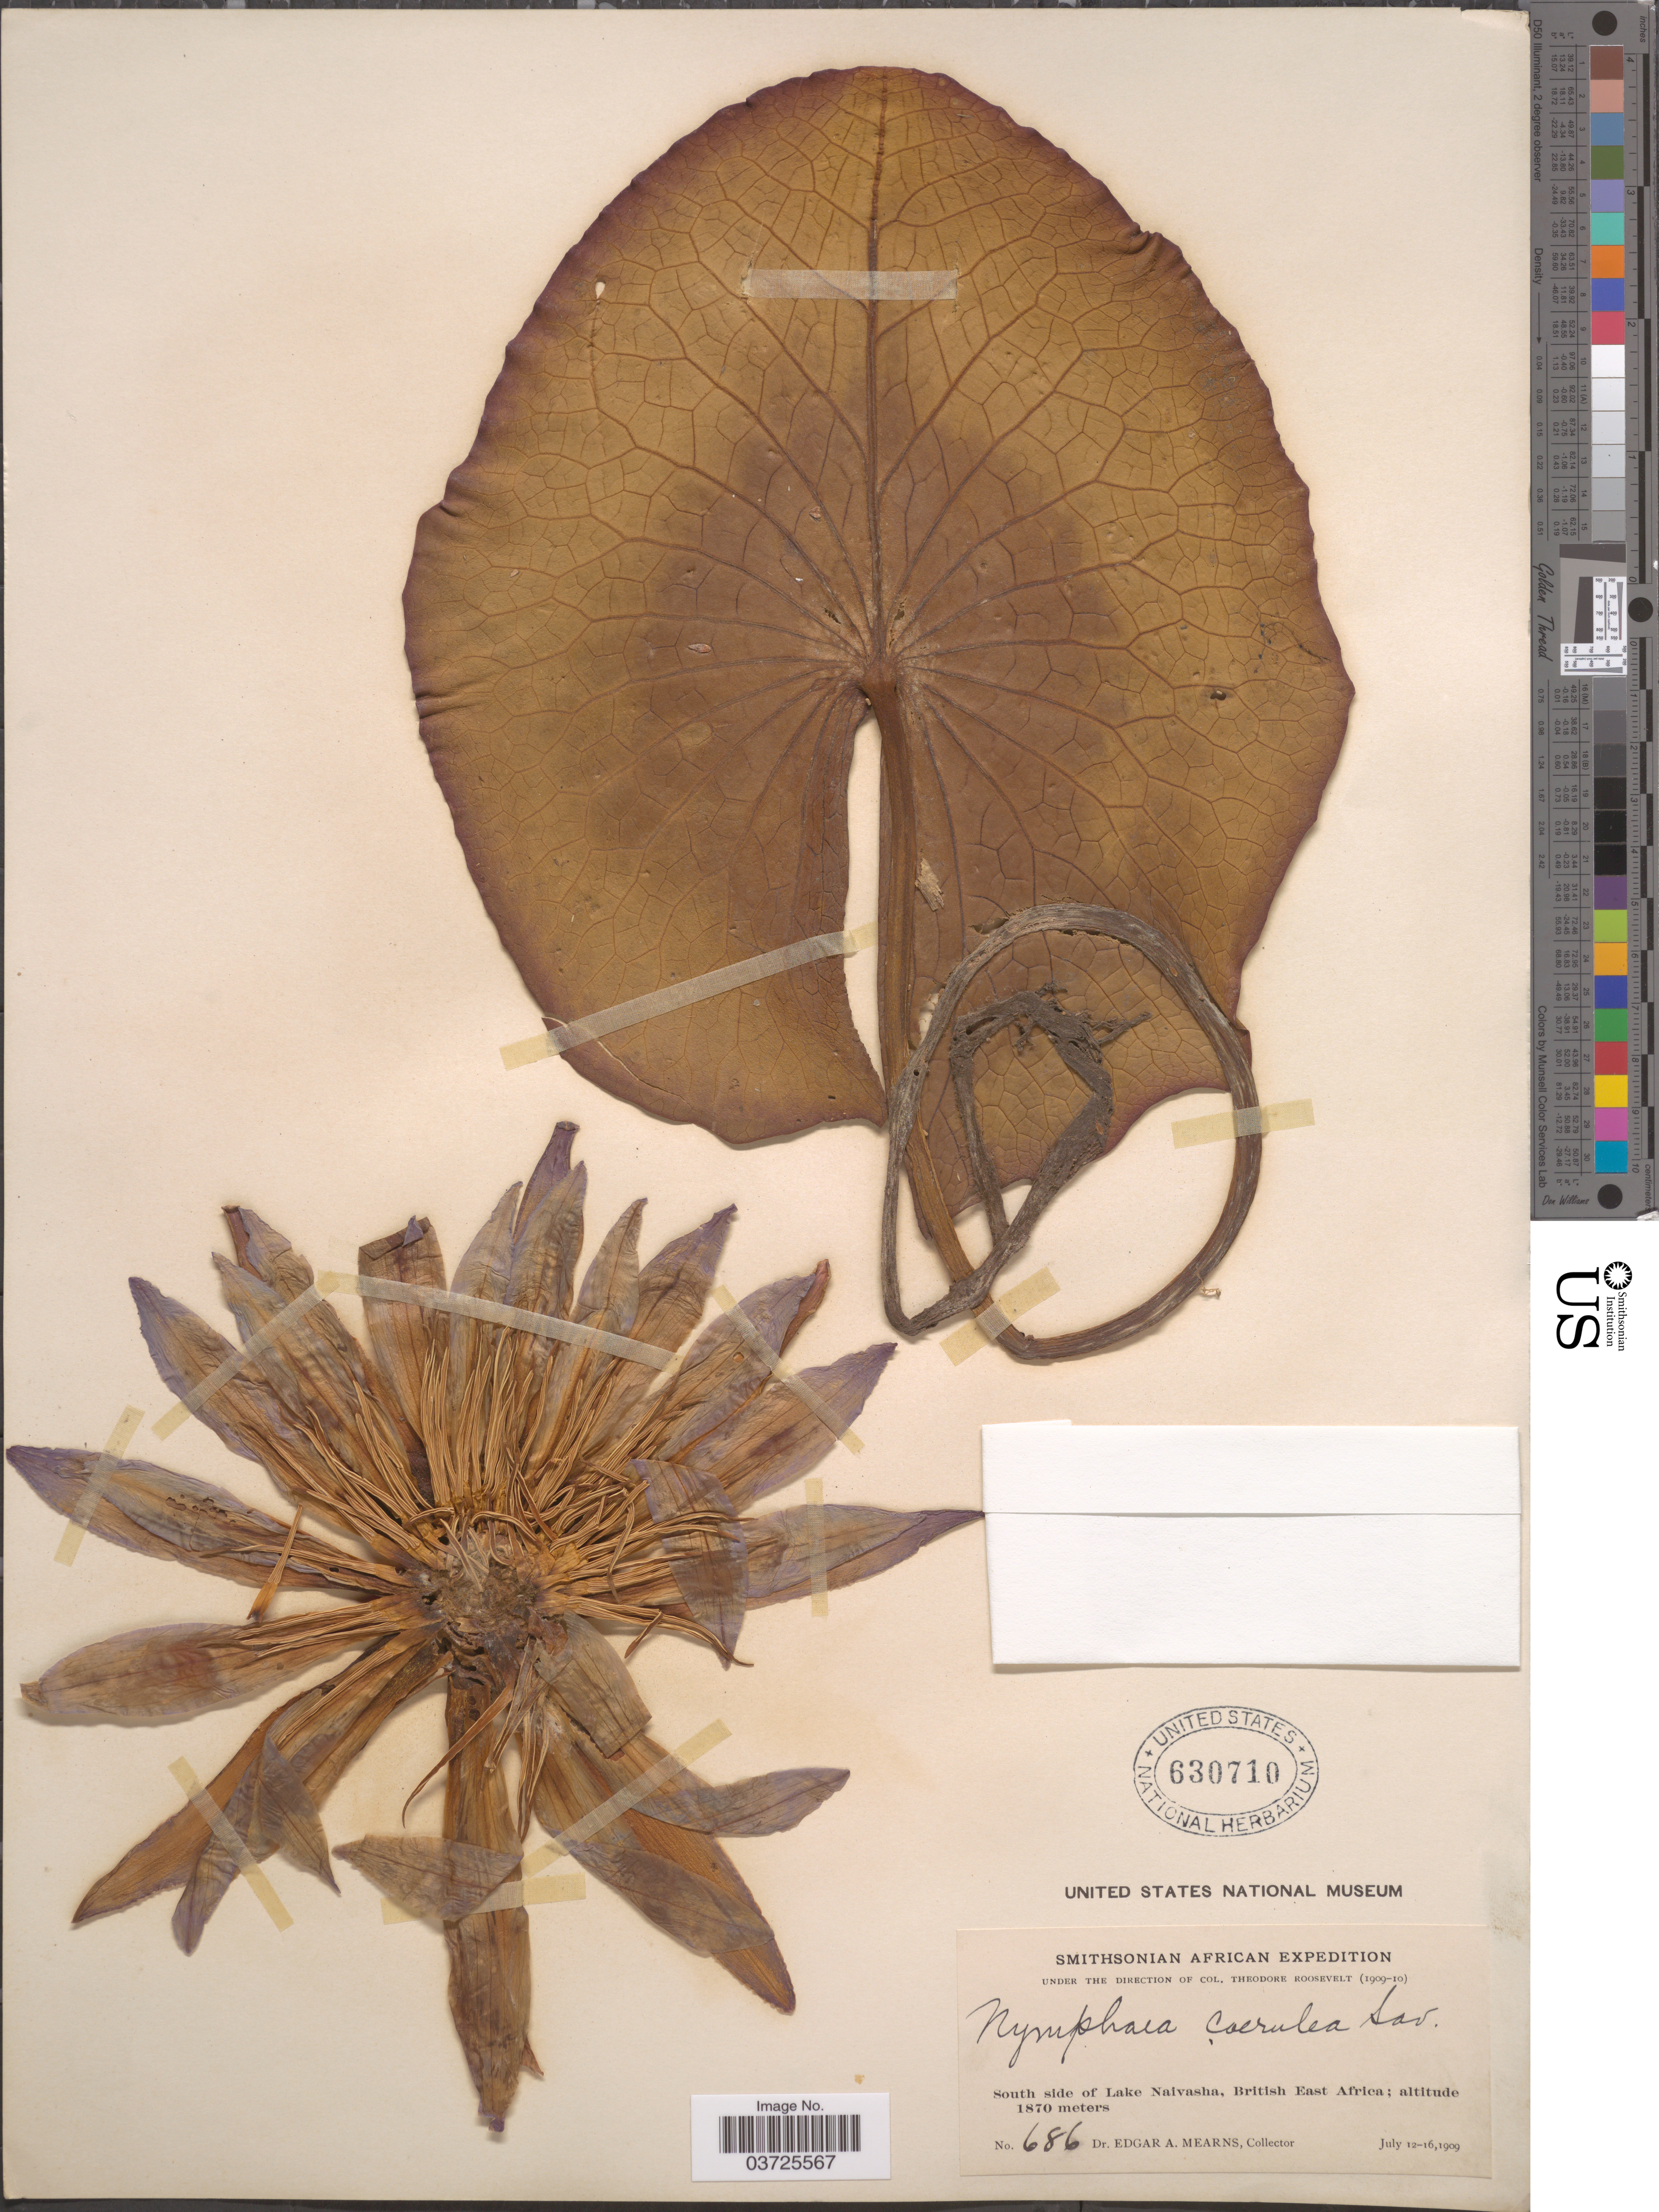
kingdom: Plantae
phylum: Tracheophyta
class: Magnoliopsida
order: Nymphaeales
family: Nymphaeaceae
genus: Nymphaea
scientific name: Nymphaea caerulea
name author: Savigny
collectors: E. A. Mearns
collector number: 686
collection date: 1909-07-12/1909-07-16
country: Kenya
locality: South side of Lake Naivasha, British East Africa.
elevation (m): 1870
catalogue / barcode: US 630710